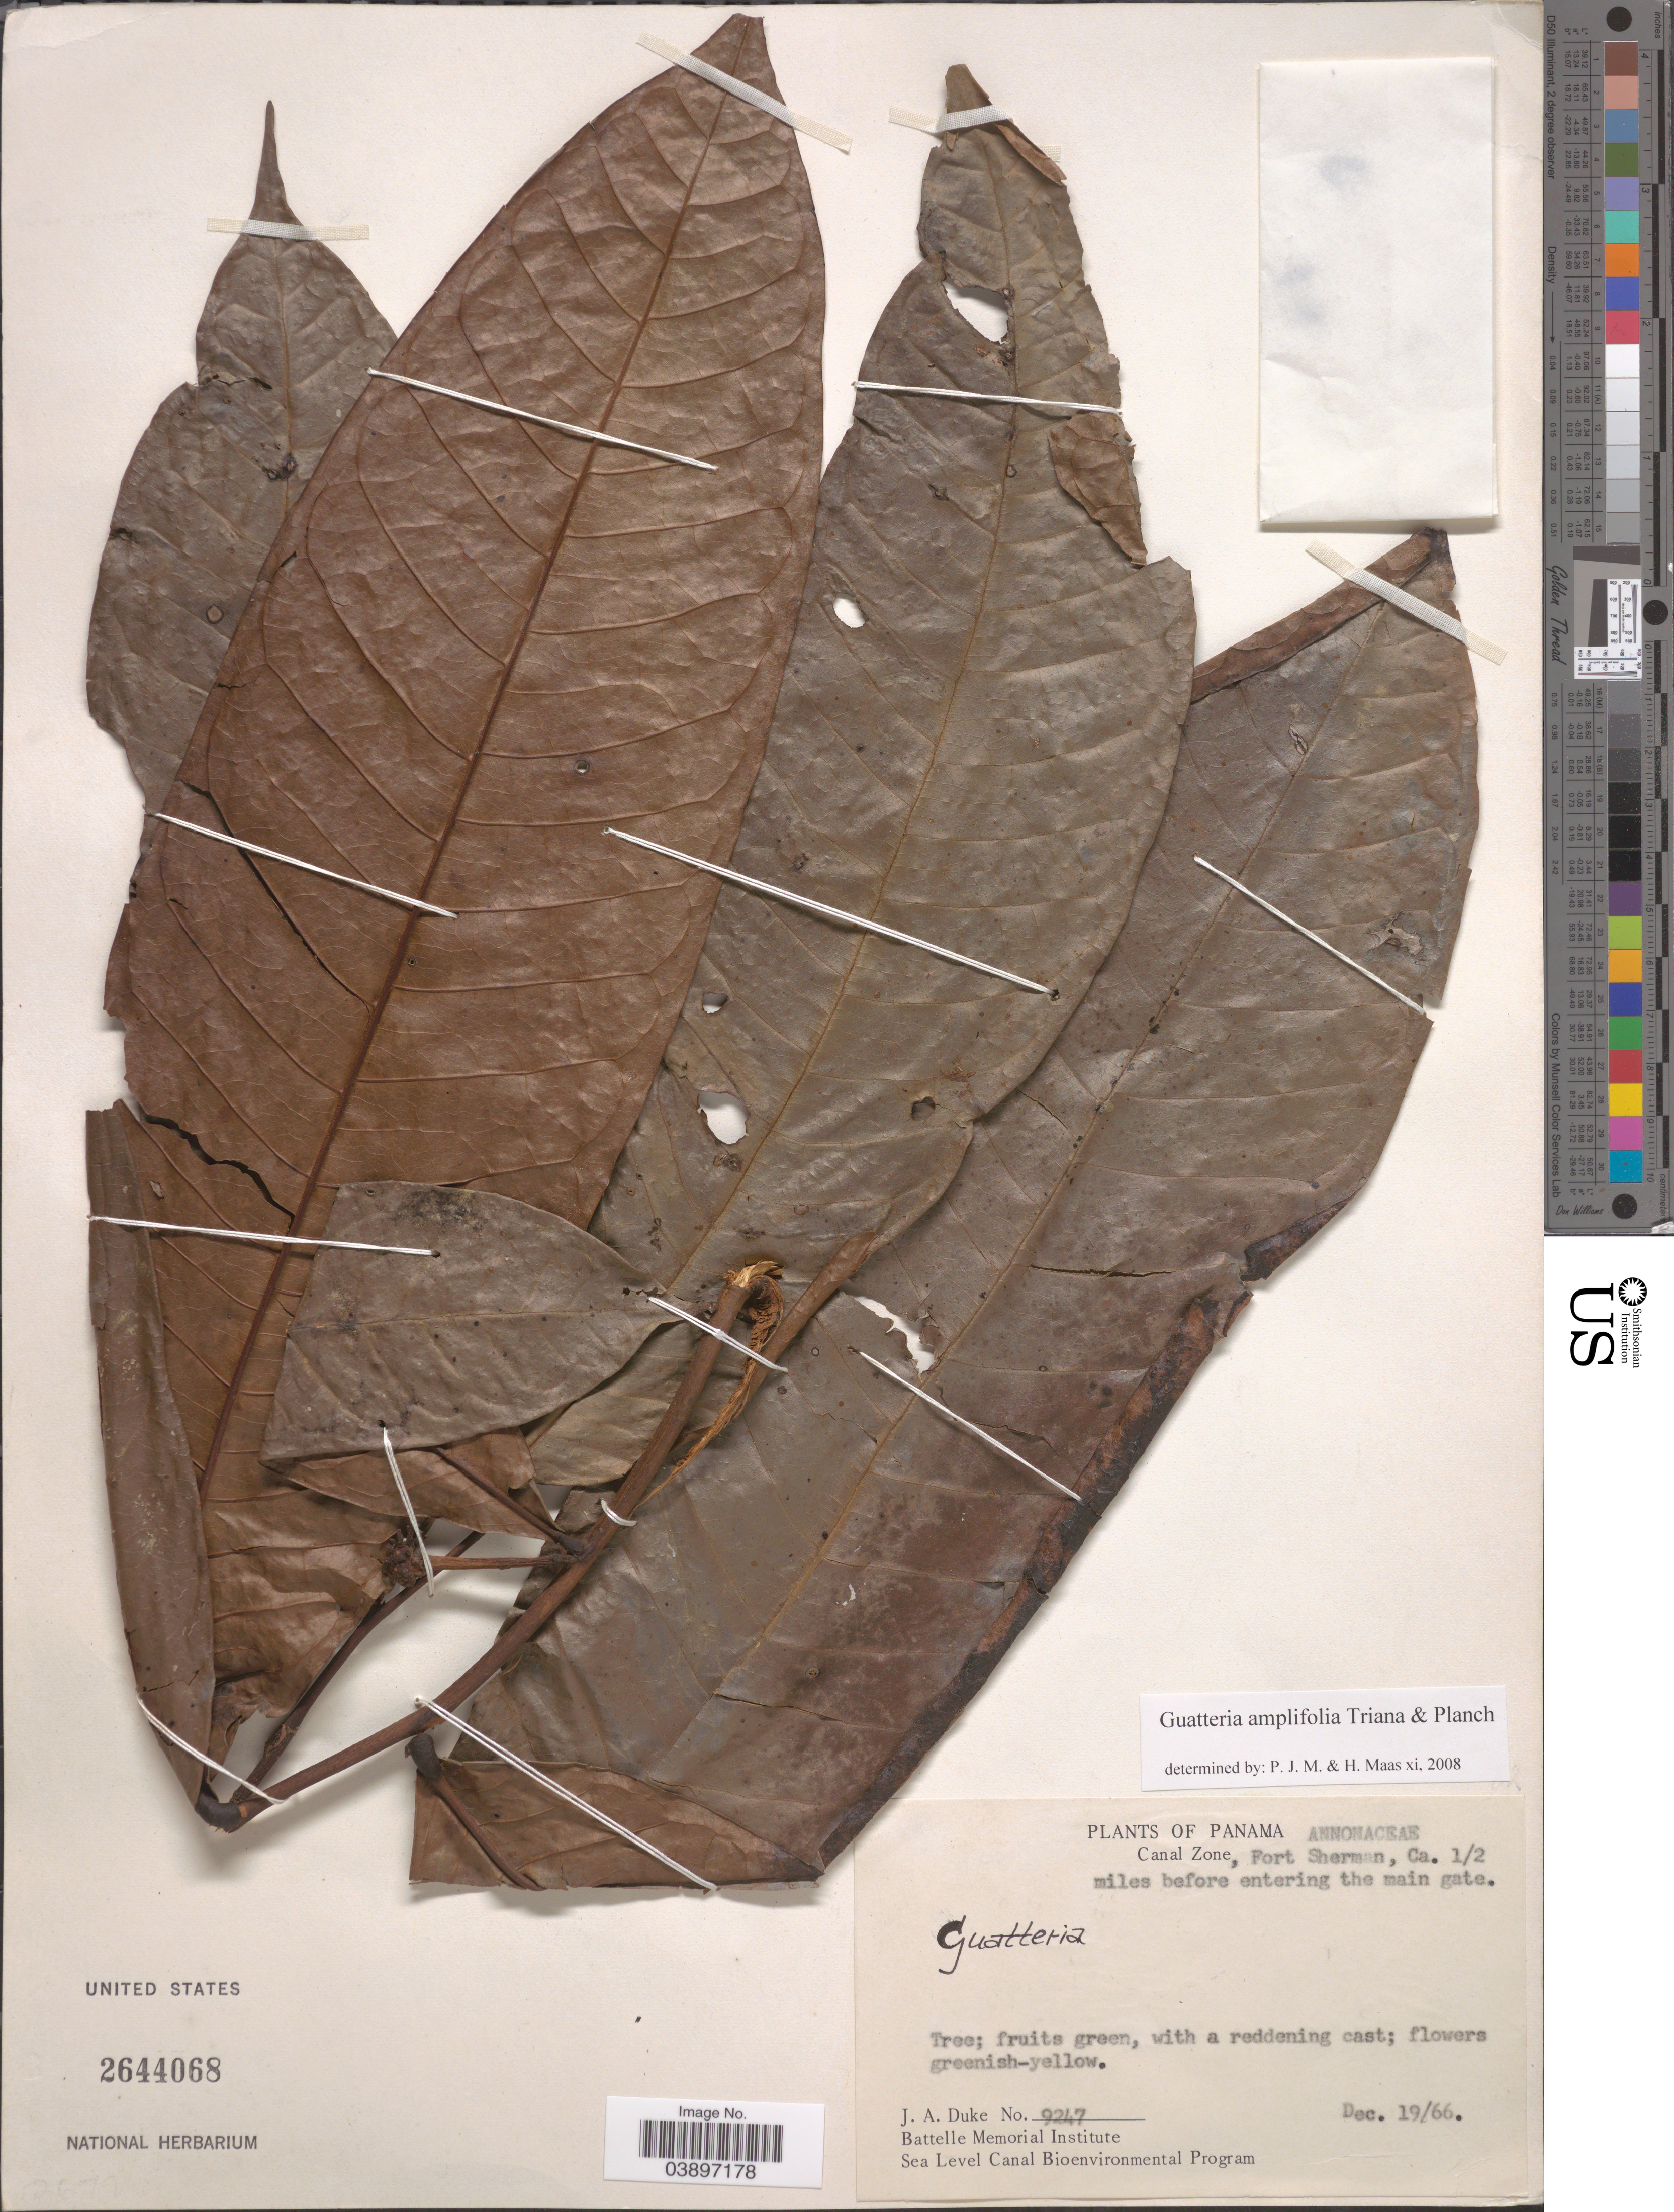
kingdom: Plantae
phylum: Tracheophyta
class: Magnoliopsida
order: Magnoliales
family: Annonaceae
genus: Guatteria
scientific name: Guatteria amplifolia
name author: Triana & Planch.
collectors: J. A. Duke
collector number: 9247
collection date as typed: Transcribed d/m/y: 19/12/66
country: Panama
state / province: Colón / Panamá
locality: Canal Zone, Fort Sherman, Ca. ½ miles before entering the main gate.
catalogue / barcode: US 2644068